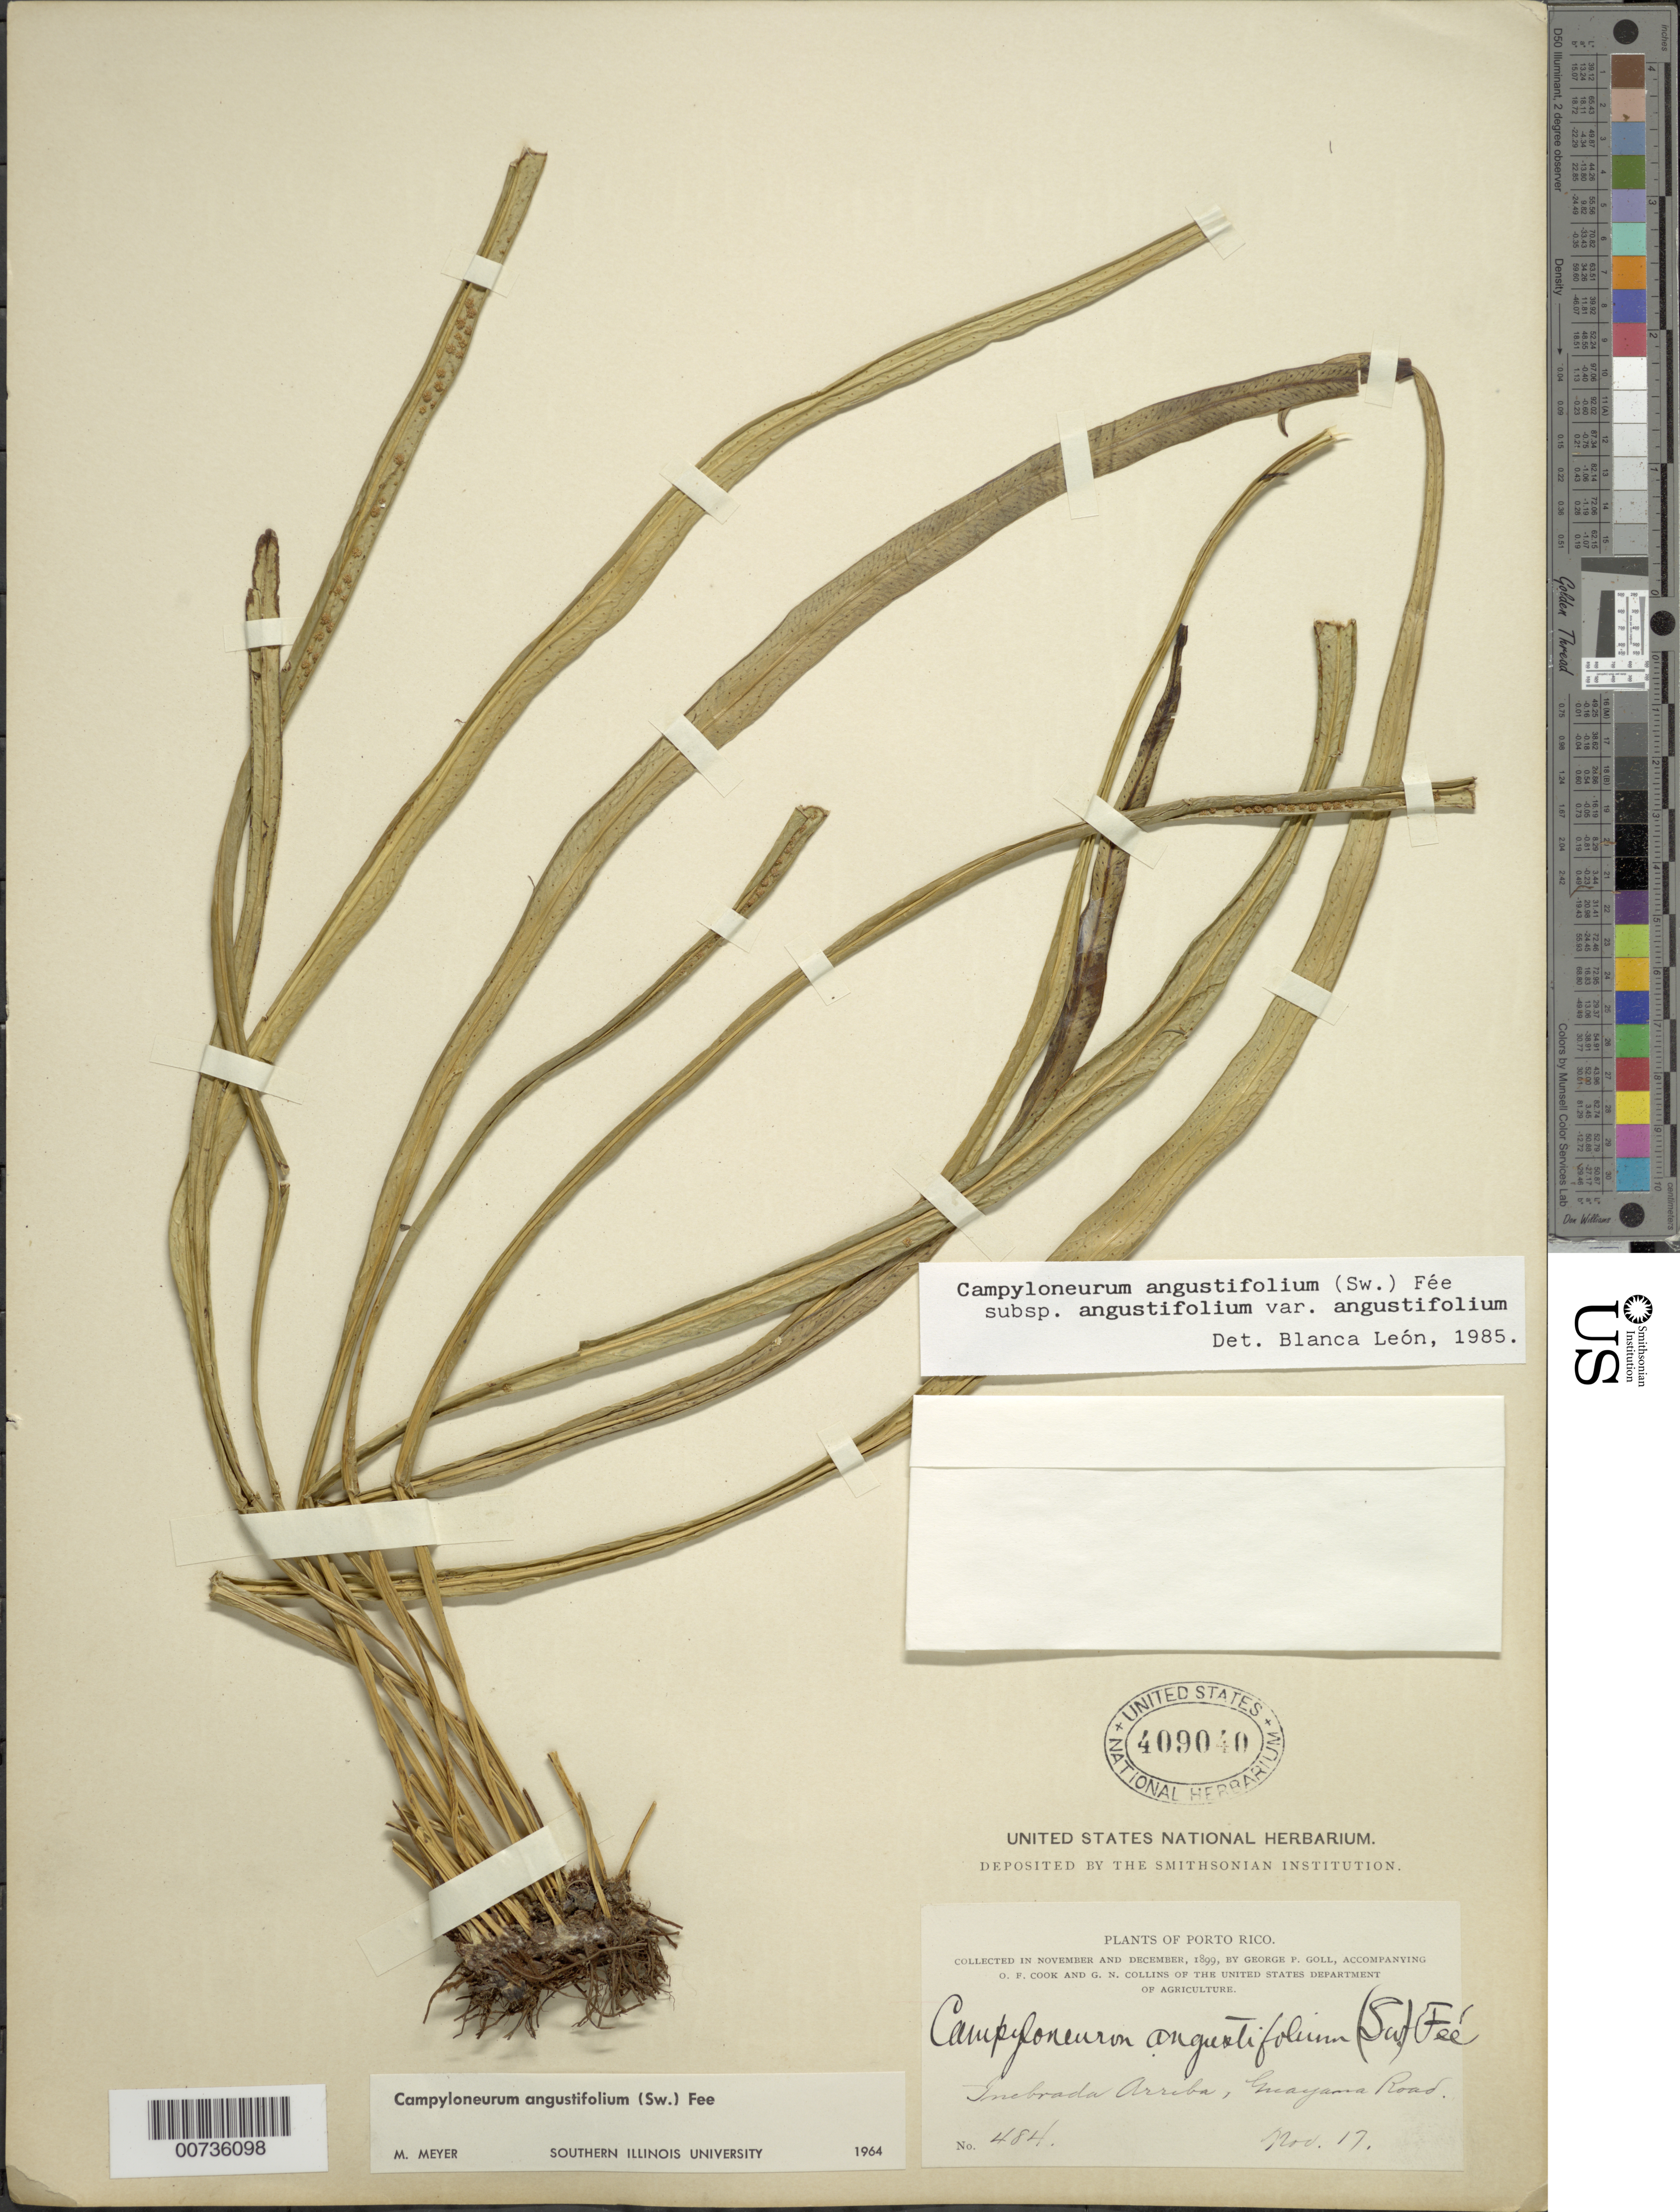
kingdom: Plantae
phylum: Tracheophyta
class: Polypodiopsida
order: Polypodiales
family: Polypodiaceae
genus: Campyloneurum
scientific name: Campyloneurum angustifolium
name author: (Sw.) Fée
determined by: León, B.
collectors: G. Goll, O. F. Cook & G. N. Collins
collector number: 484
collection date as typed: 17 Nov 1899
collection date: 1899-11-17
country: Puerto Rico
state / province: Guayama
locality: Quebrada arriba, Guayama road.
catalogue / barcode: US 409040